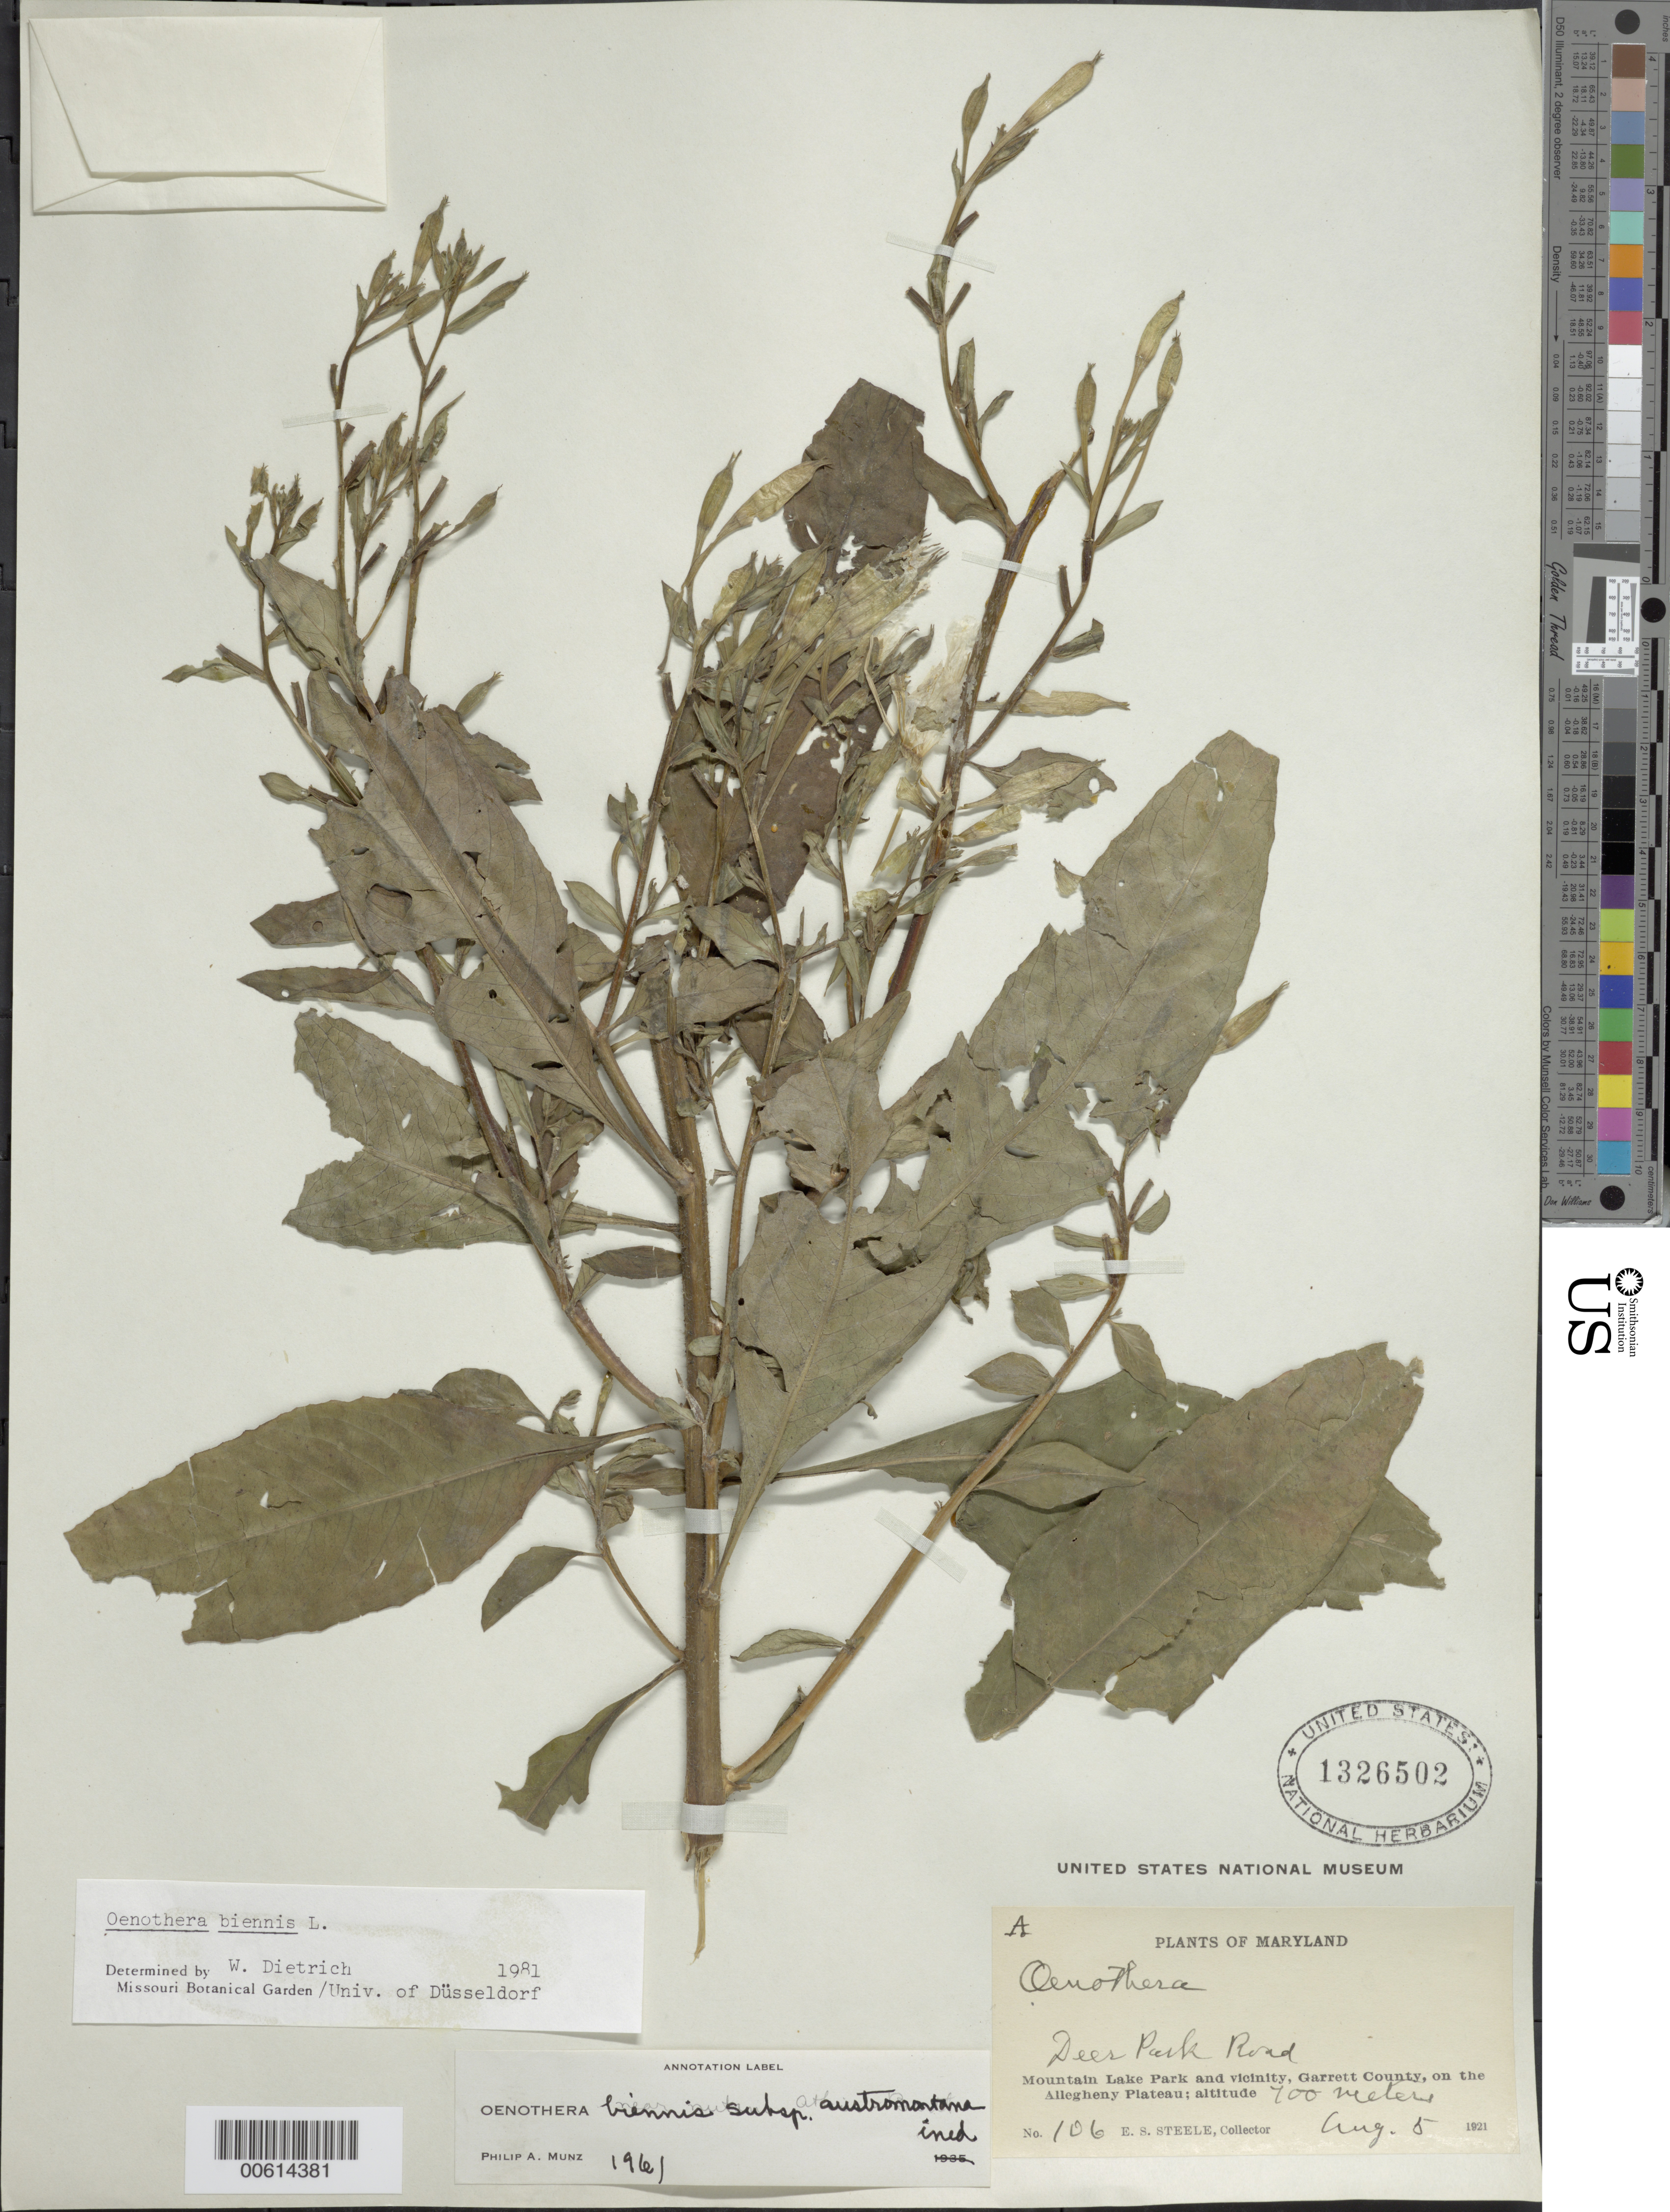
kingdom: Plantae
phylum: Tracheophyta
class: Magnoliopsida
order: Myrtales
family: Onagraceae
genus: Oenothera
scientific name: Oenothera biennis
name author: L.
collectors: E. Steele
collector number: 106 A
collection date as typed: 05 Aug 1921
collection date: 1921-08-05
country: United States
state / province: Maryland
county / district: Garrett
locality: Mountain Lake Park, Allegheny Plateau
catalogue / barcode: US 1326502